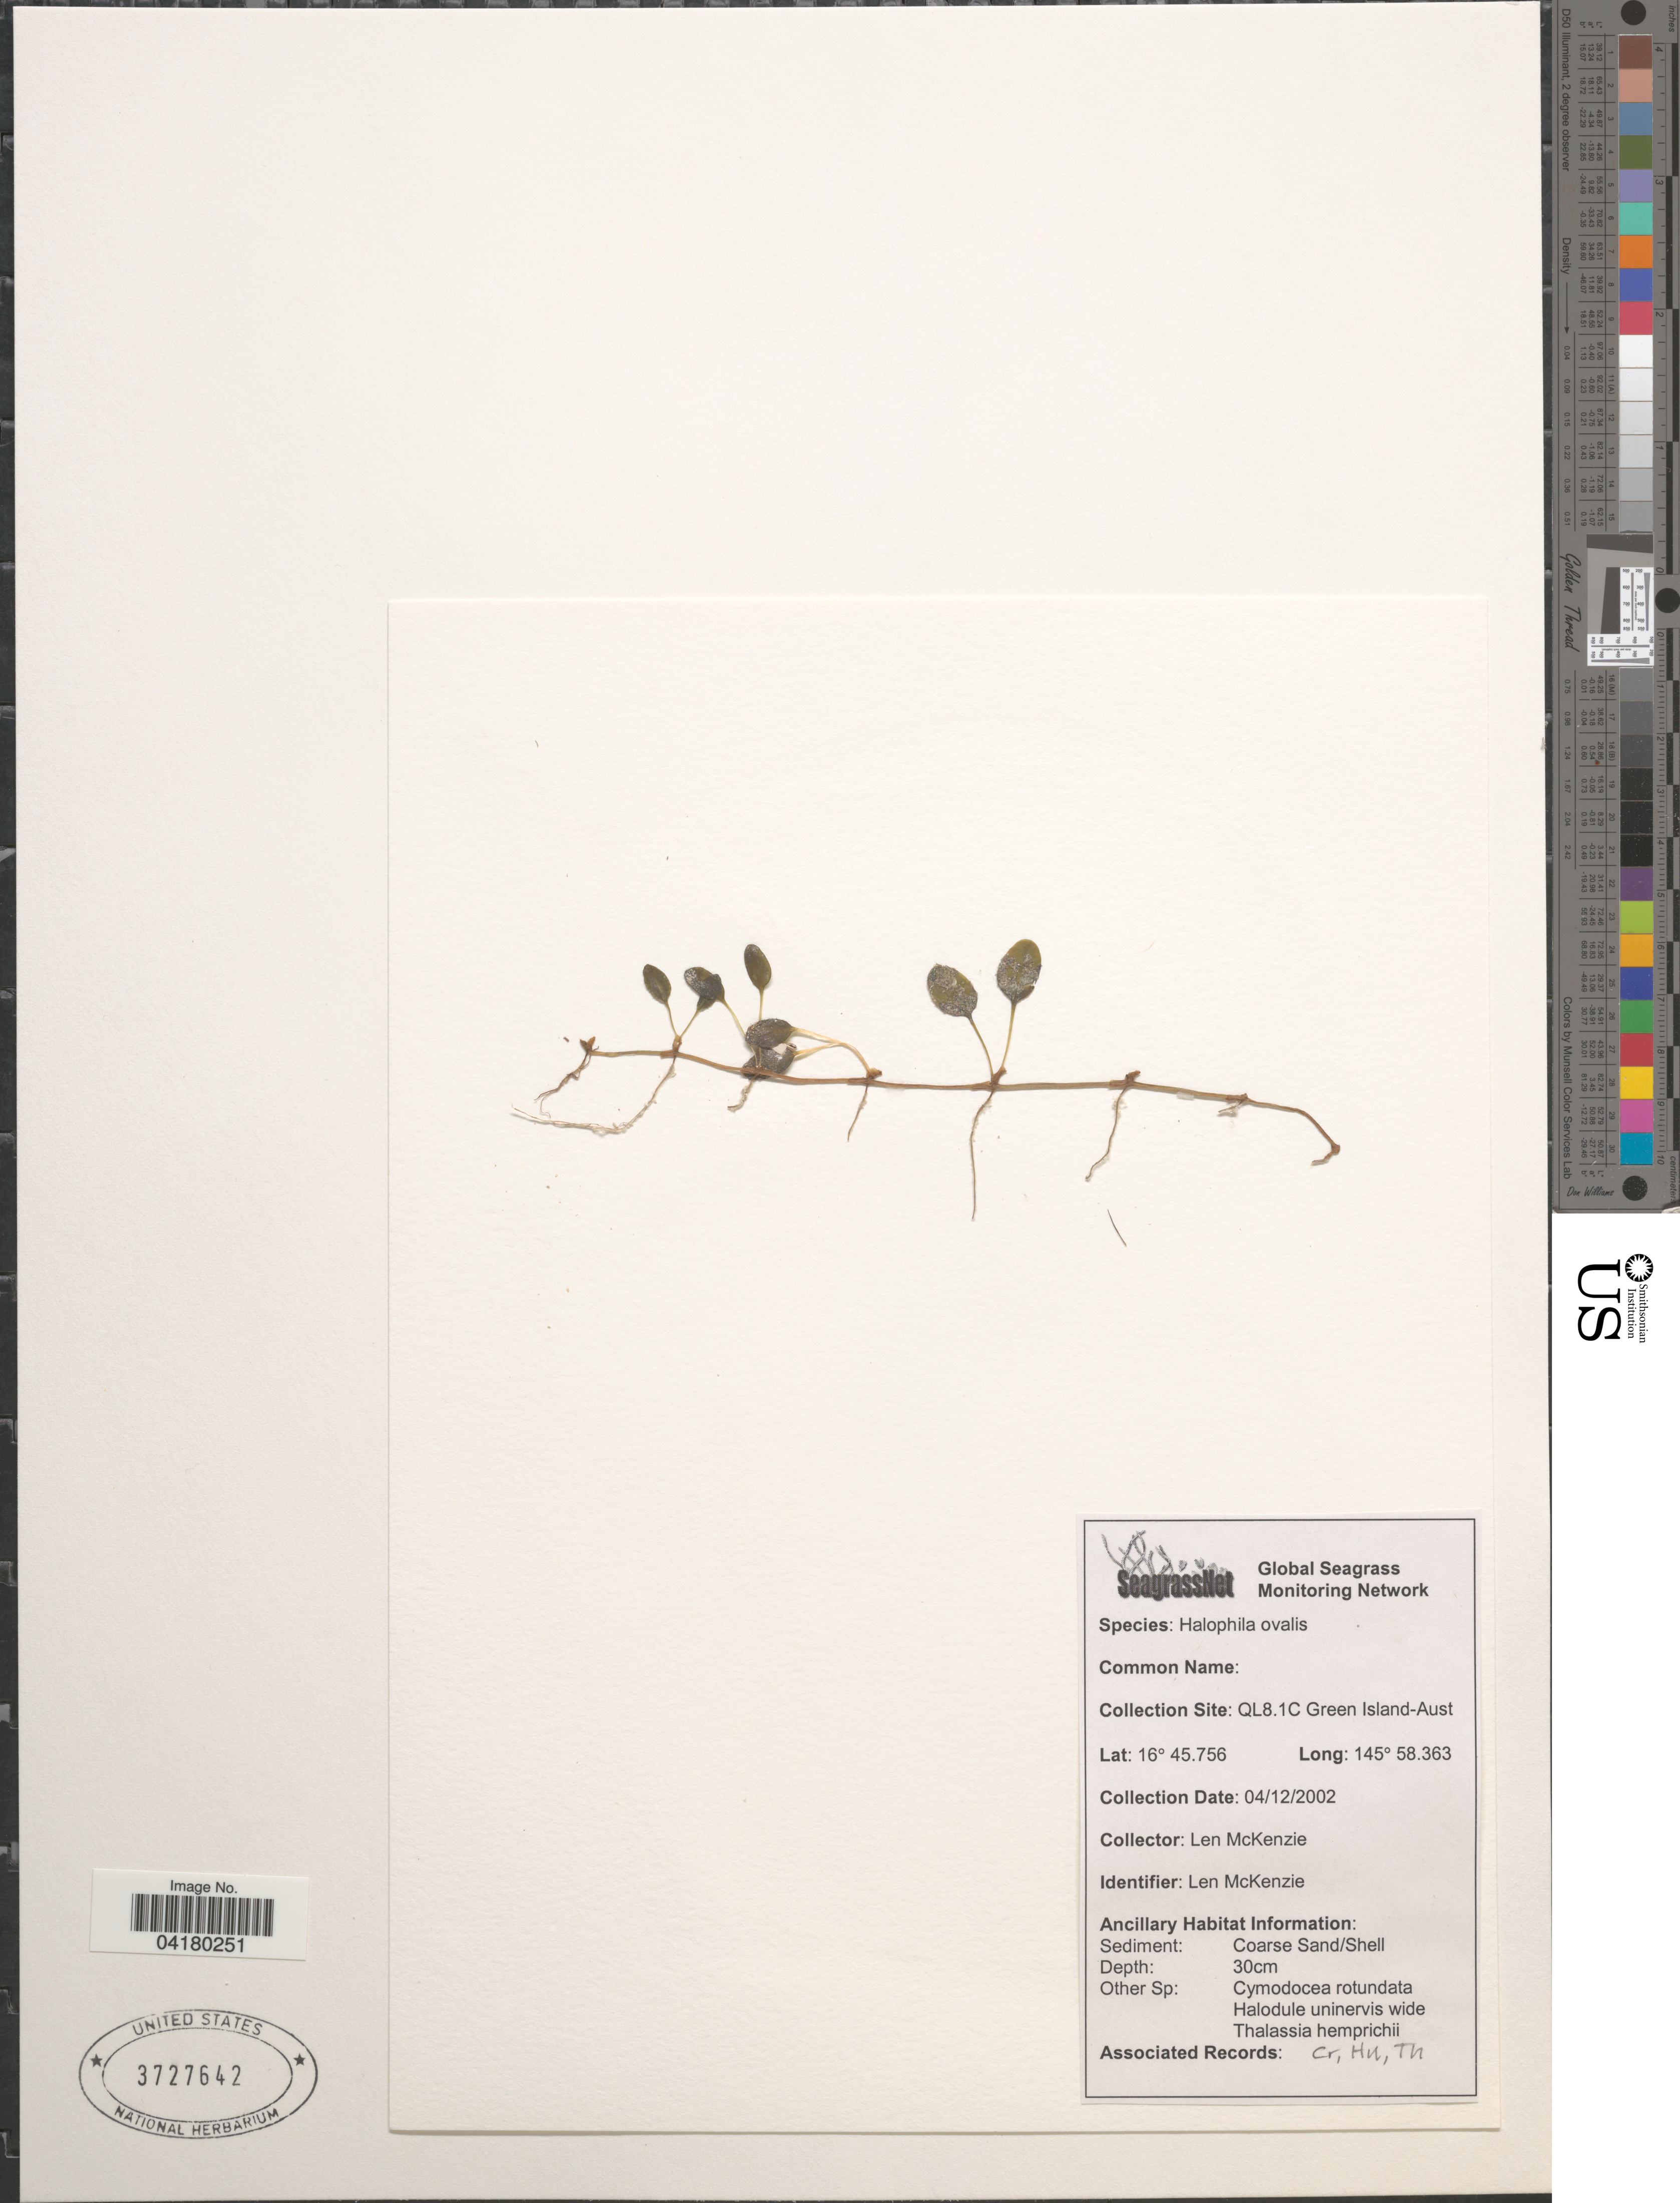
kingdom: Plantae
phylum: Tracheophyta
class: Liliopsida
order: Alismatales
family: Hydrocharitaceae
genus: Halophila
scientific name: Halophila ovalis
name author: (R. Br.) Hook. f.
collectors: L. McKenzie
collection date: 2002-12-04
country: Australia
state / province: Queensland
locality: QL8.1C Green Island.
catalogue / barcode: US 3727642